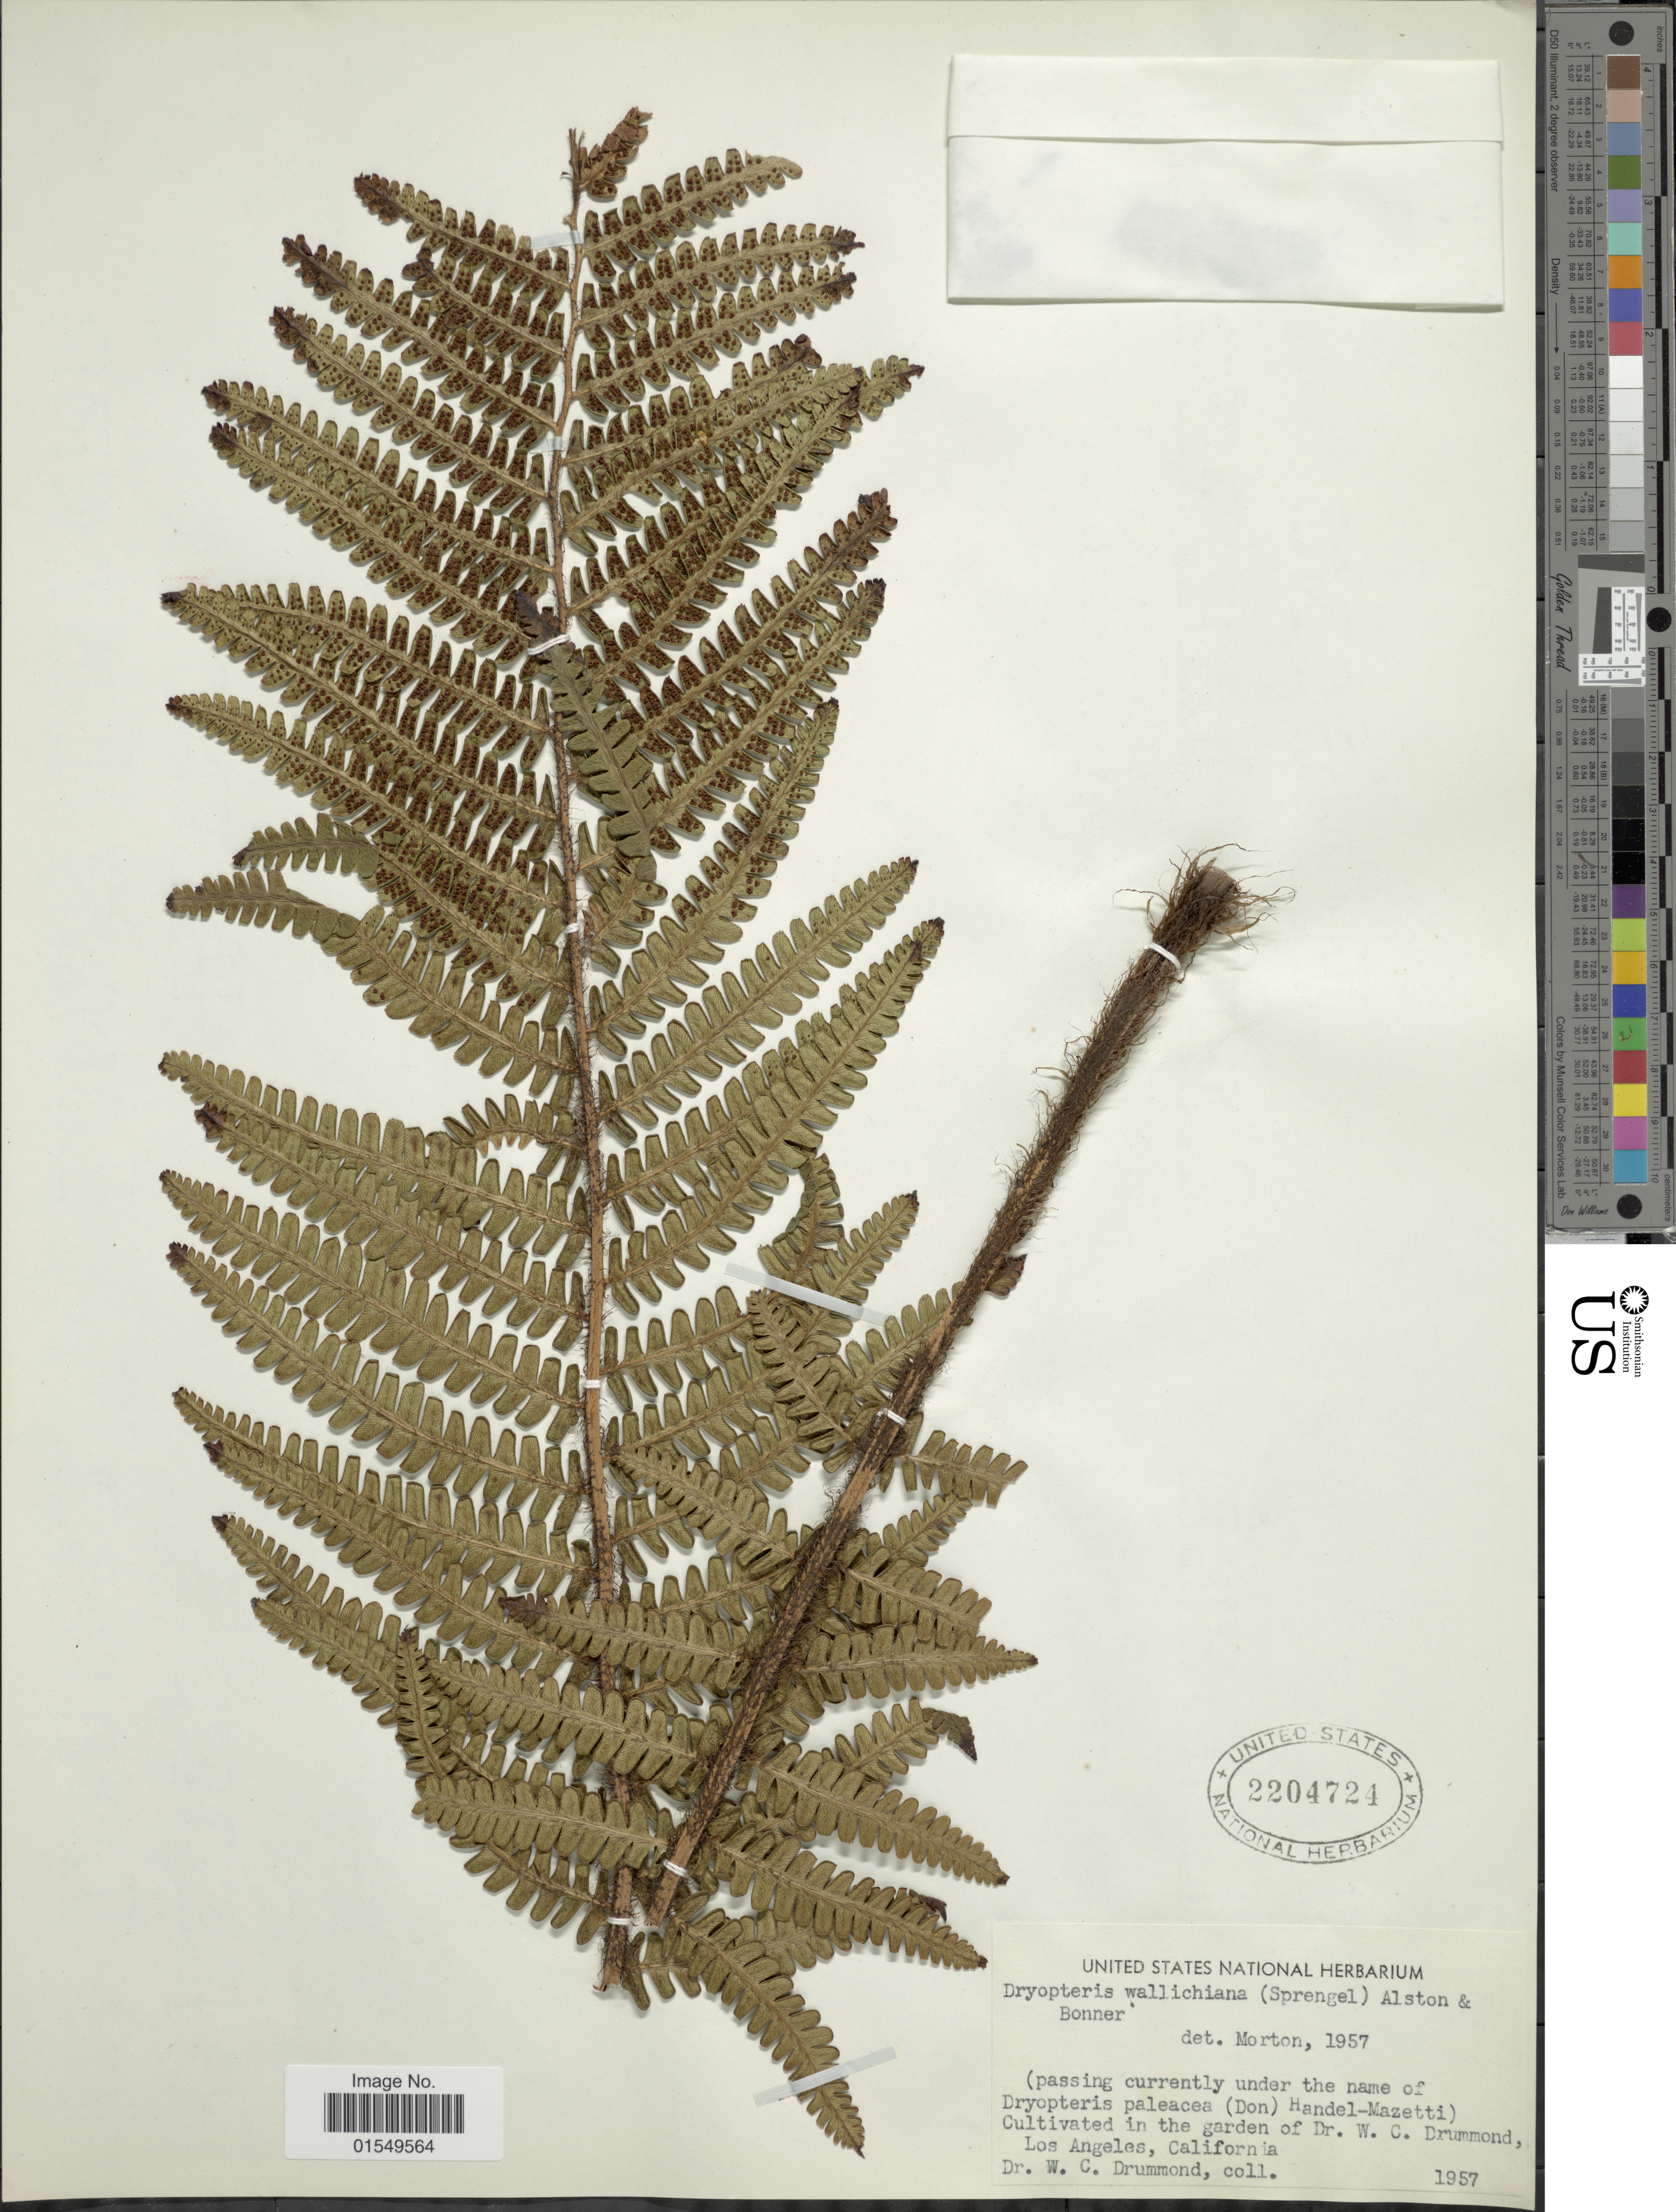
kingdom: Plantae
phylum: Tracheophyta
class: Polypodiopsida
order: Polypodiales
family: Dryopteridaceae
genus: Dryopteris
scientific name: Dryopteris wallichiana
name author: (Spreng.) Hyl.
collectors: W. Drummond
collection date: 1957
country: United States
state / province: California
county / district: Los Angeles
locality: Garden of Dr. W. C. Drummond, Los Angeles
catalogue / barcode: US 2204724